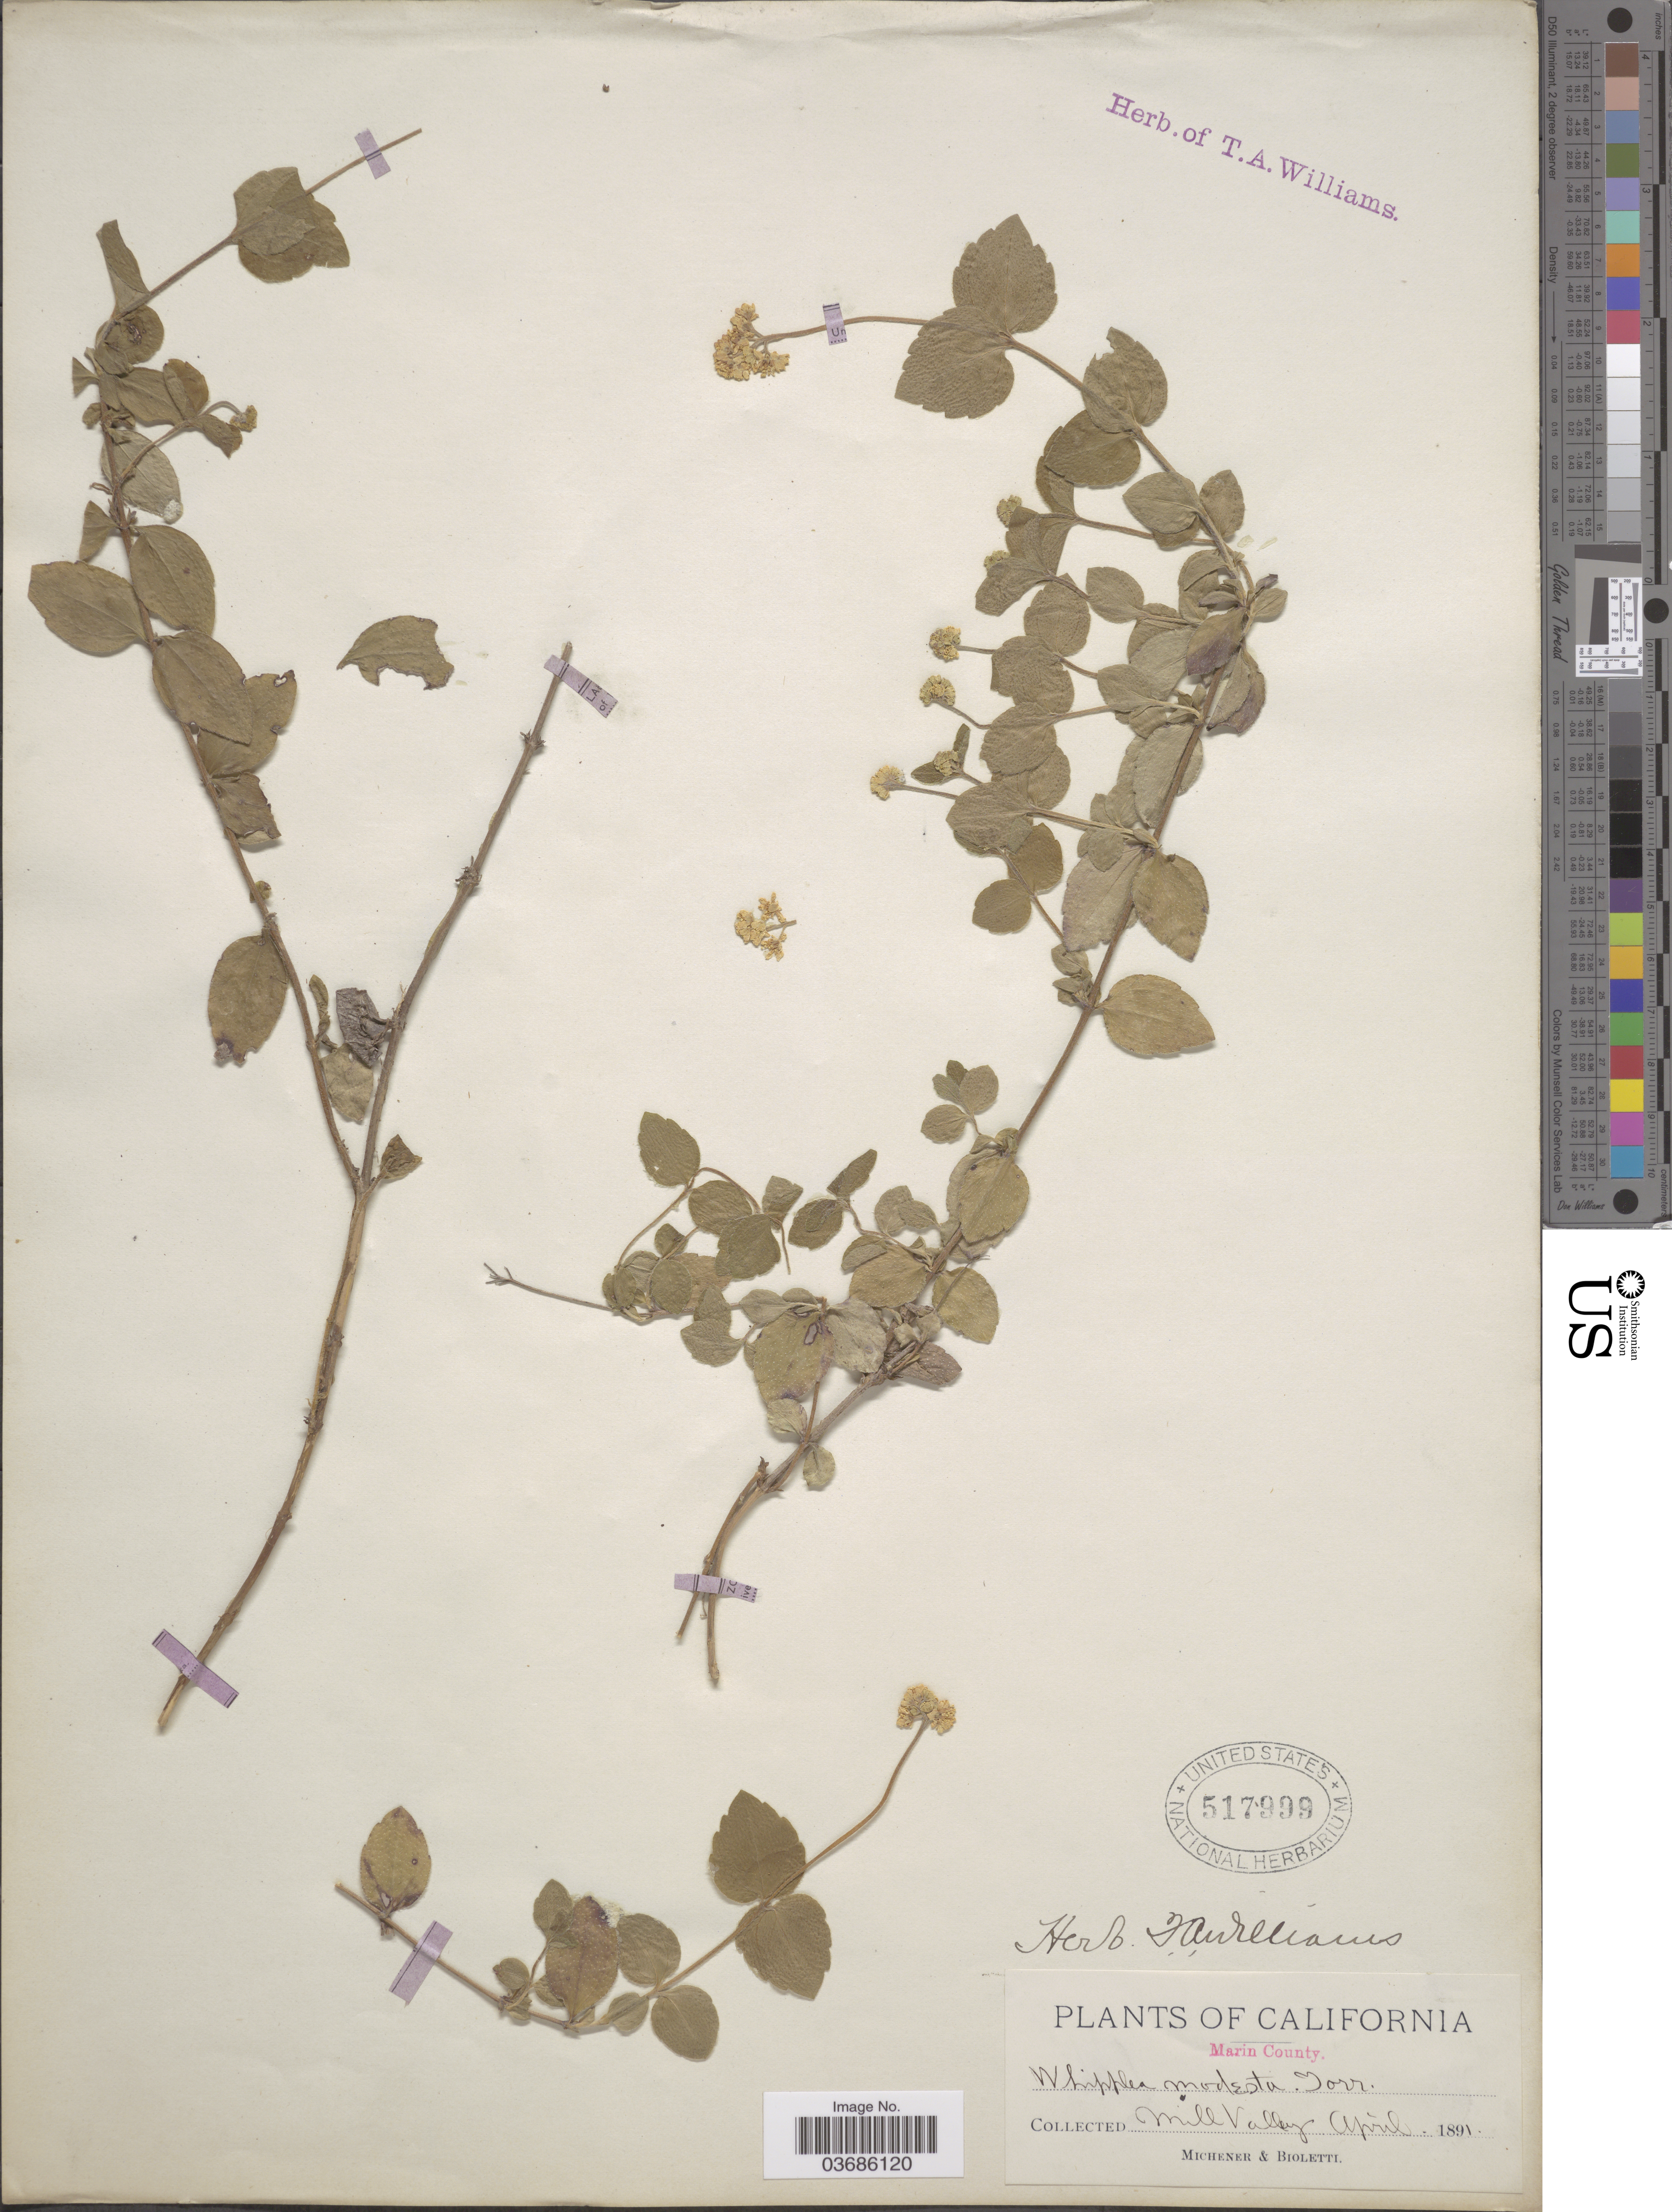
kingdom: Plantae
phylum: Tracheophyta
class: Magnoliopsida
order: Cornales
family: Hydrangeaceae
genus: Whipplea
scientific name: Whipplea modesta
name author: Torr.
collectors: -. Michener & -- Bioletti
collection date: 1891-04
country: United States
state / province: California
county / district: Marin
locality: Marin County. Mill Valley.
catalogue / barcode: US 517999